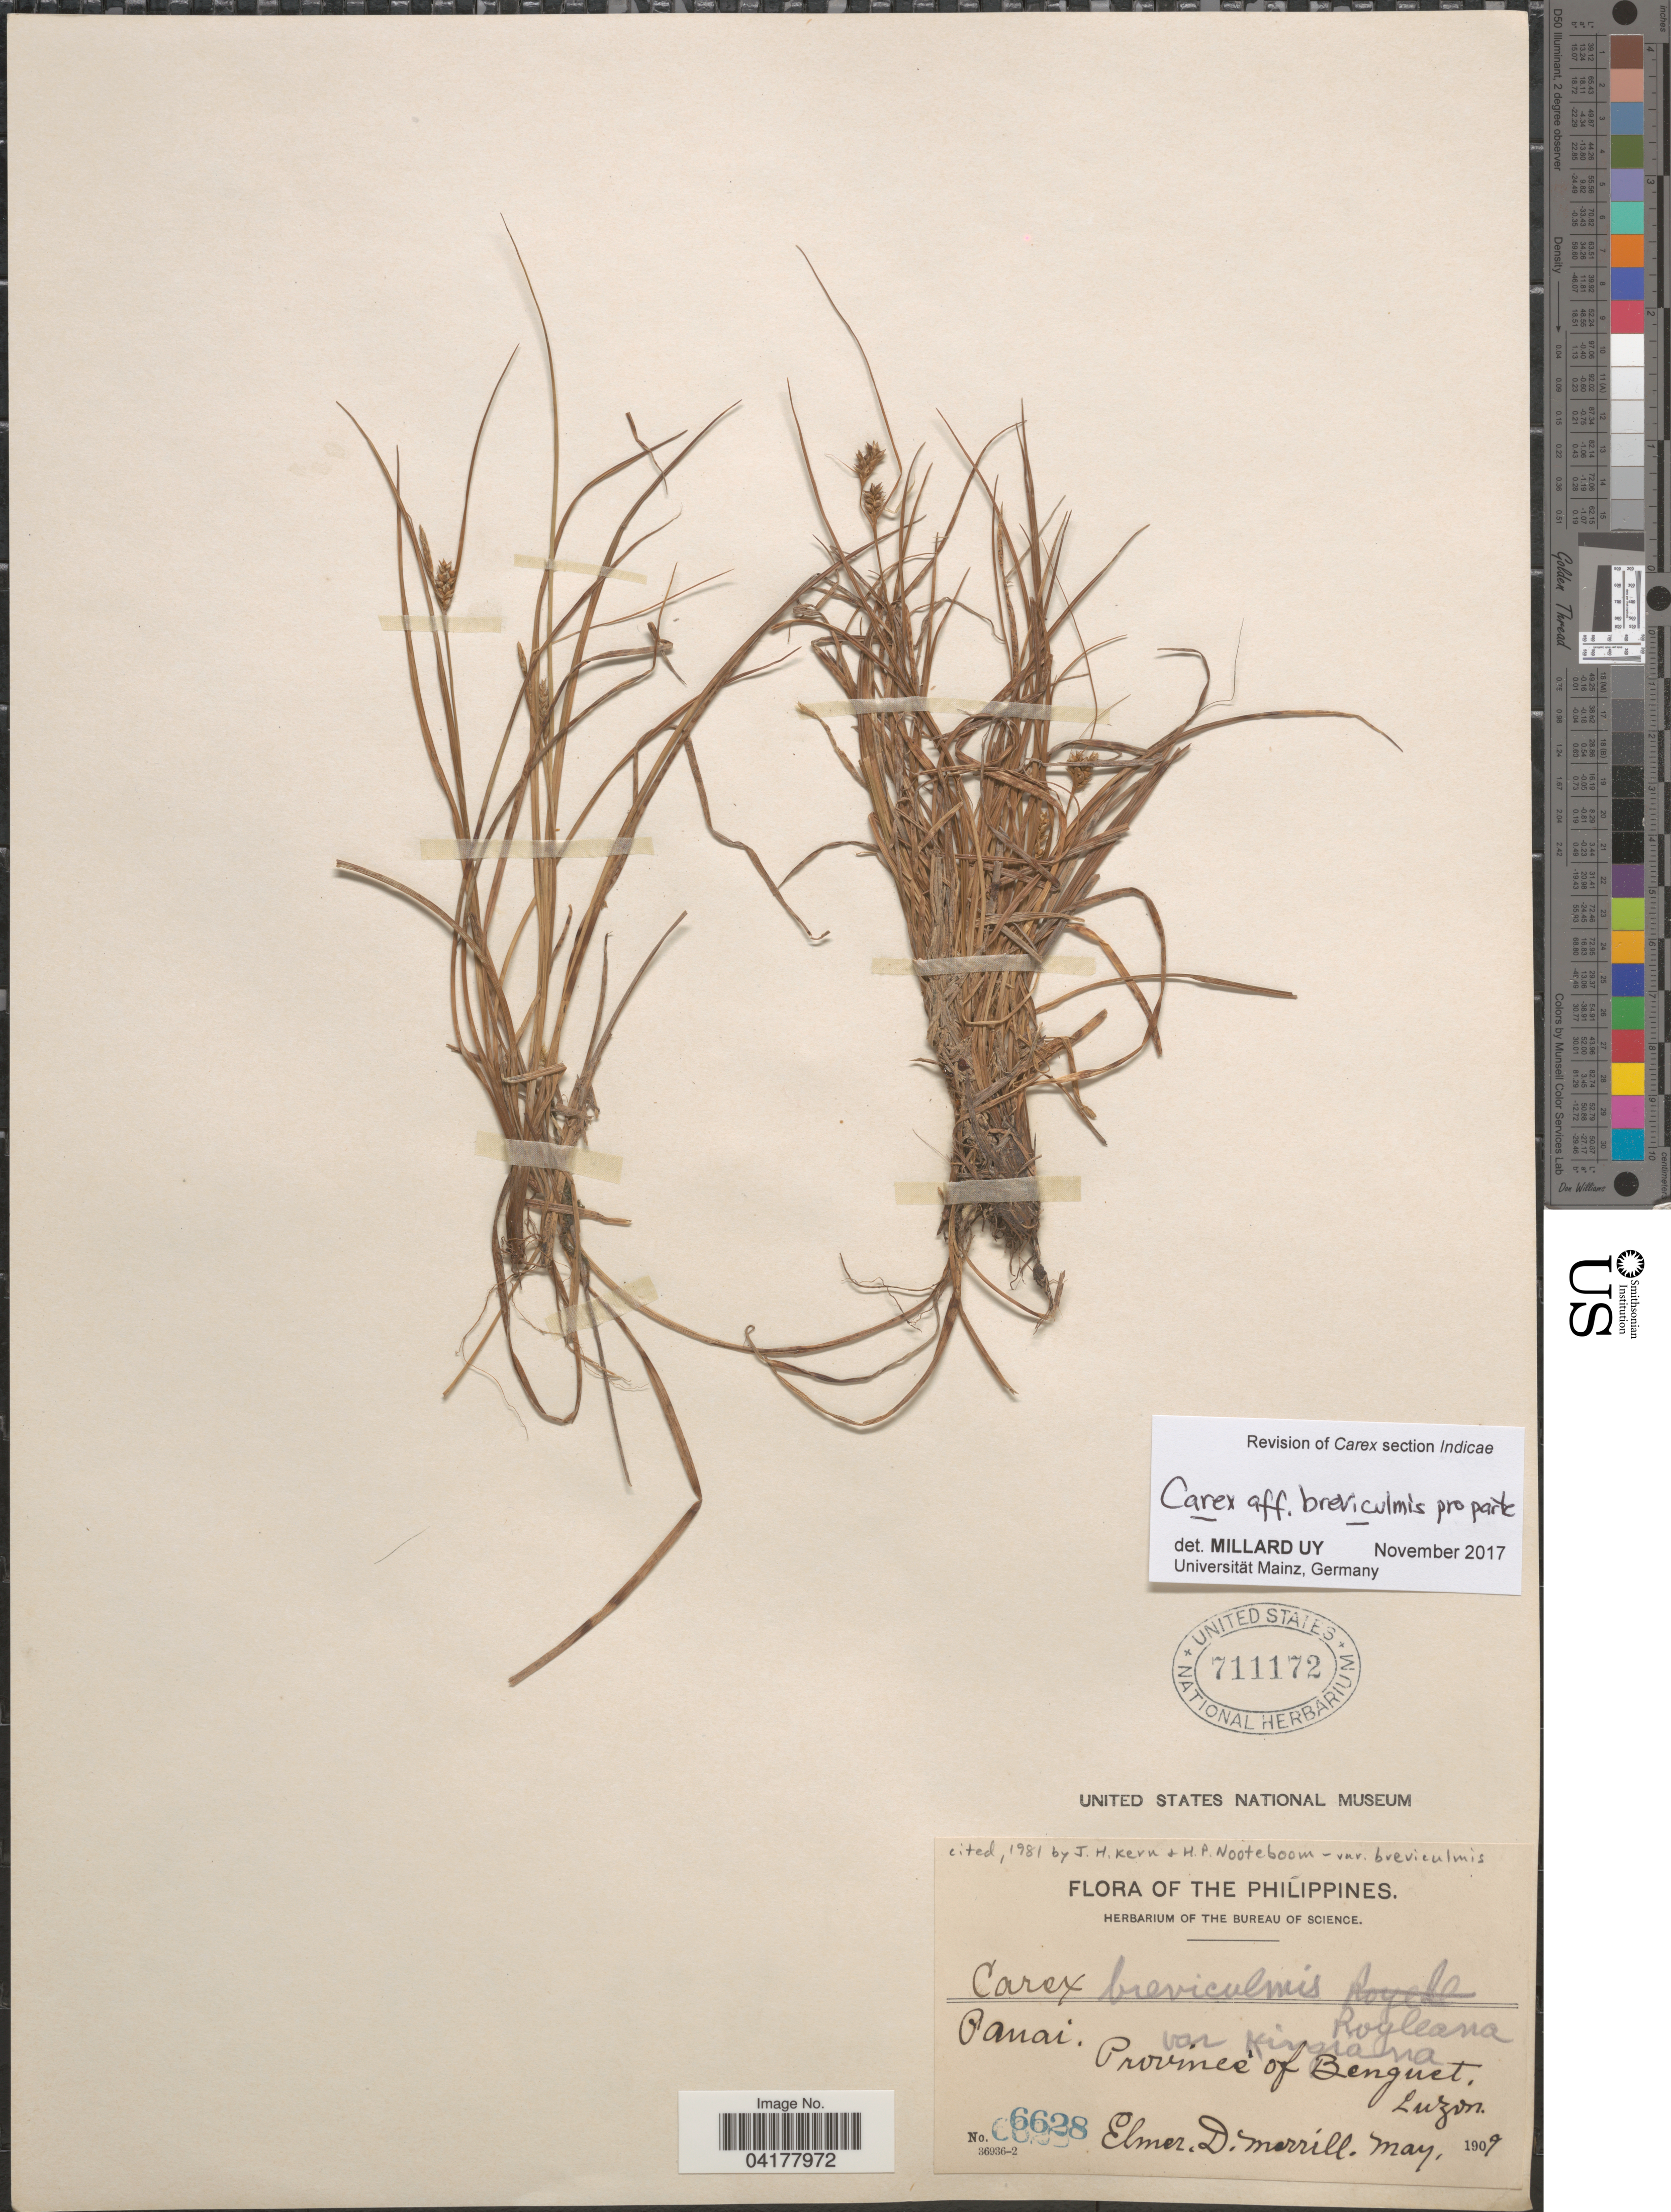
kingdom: Plantae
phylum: Tracheophyta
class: Liliopsida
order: Poales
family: Cyperaceae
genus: Carex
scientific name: Carex breviculmis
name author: R. Br.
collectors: E. D. Merrill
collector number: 6628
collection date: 1909-05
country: Philippines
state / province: Cordillera (Administrative Region)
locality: Pauai. Province of Benguet, Luzon.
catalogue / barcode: US 711172